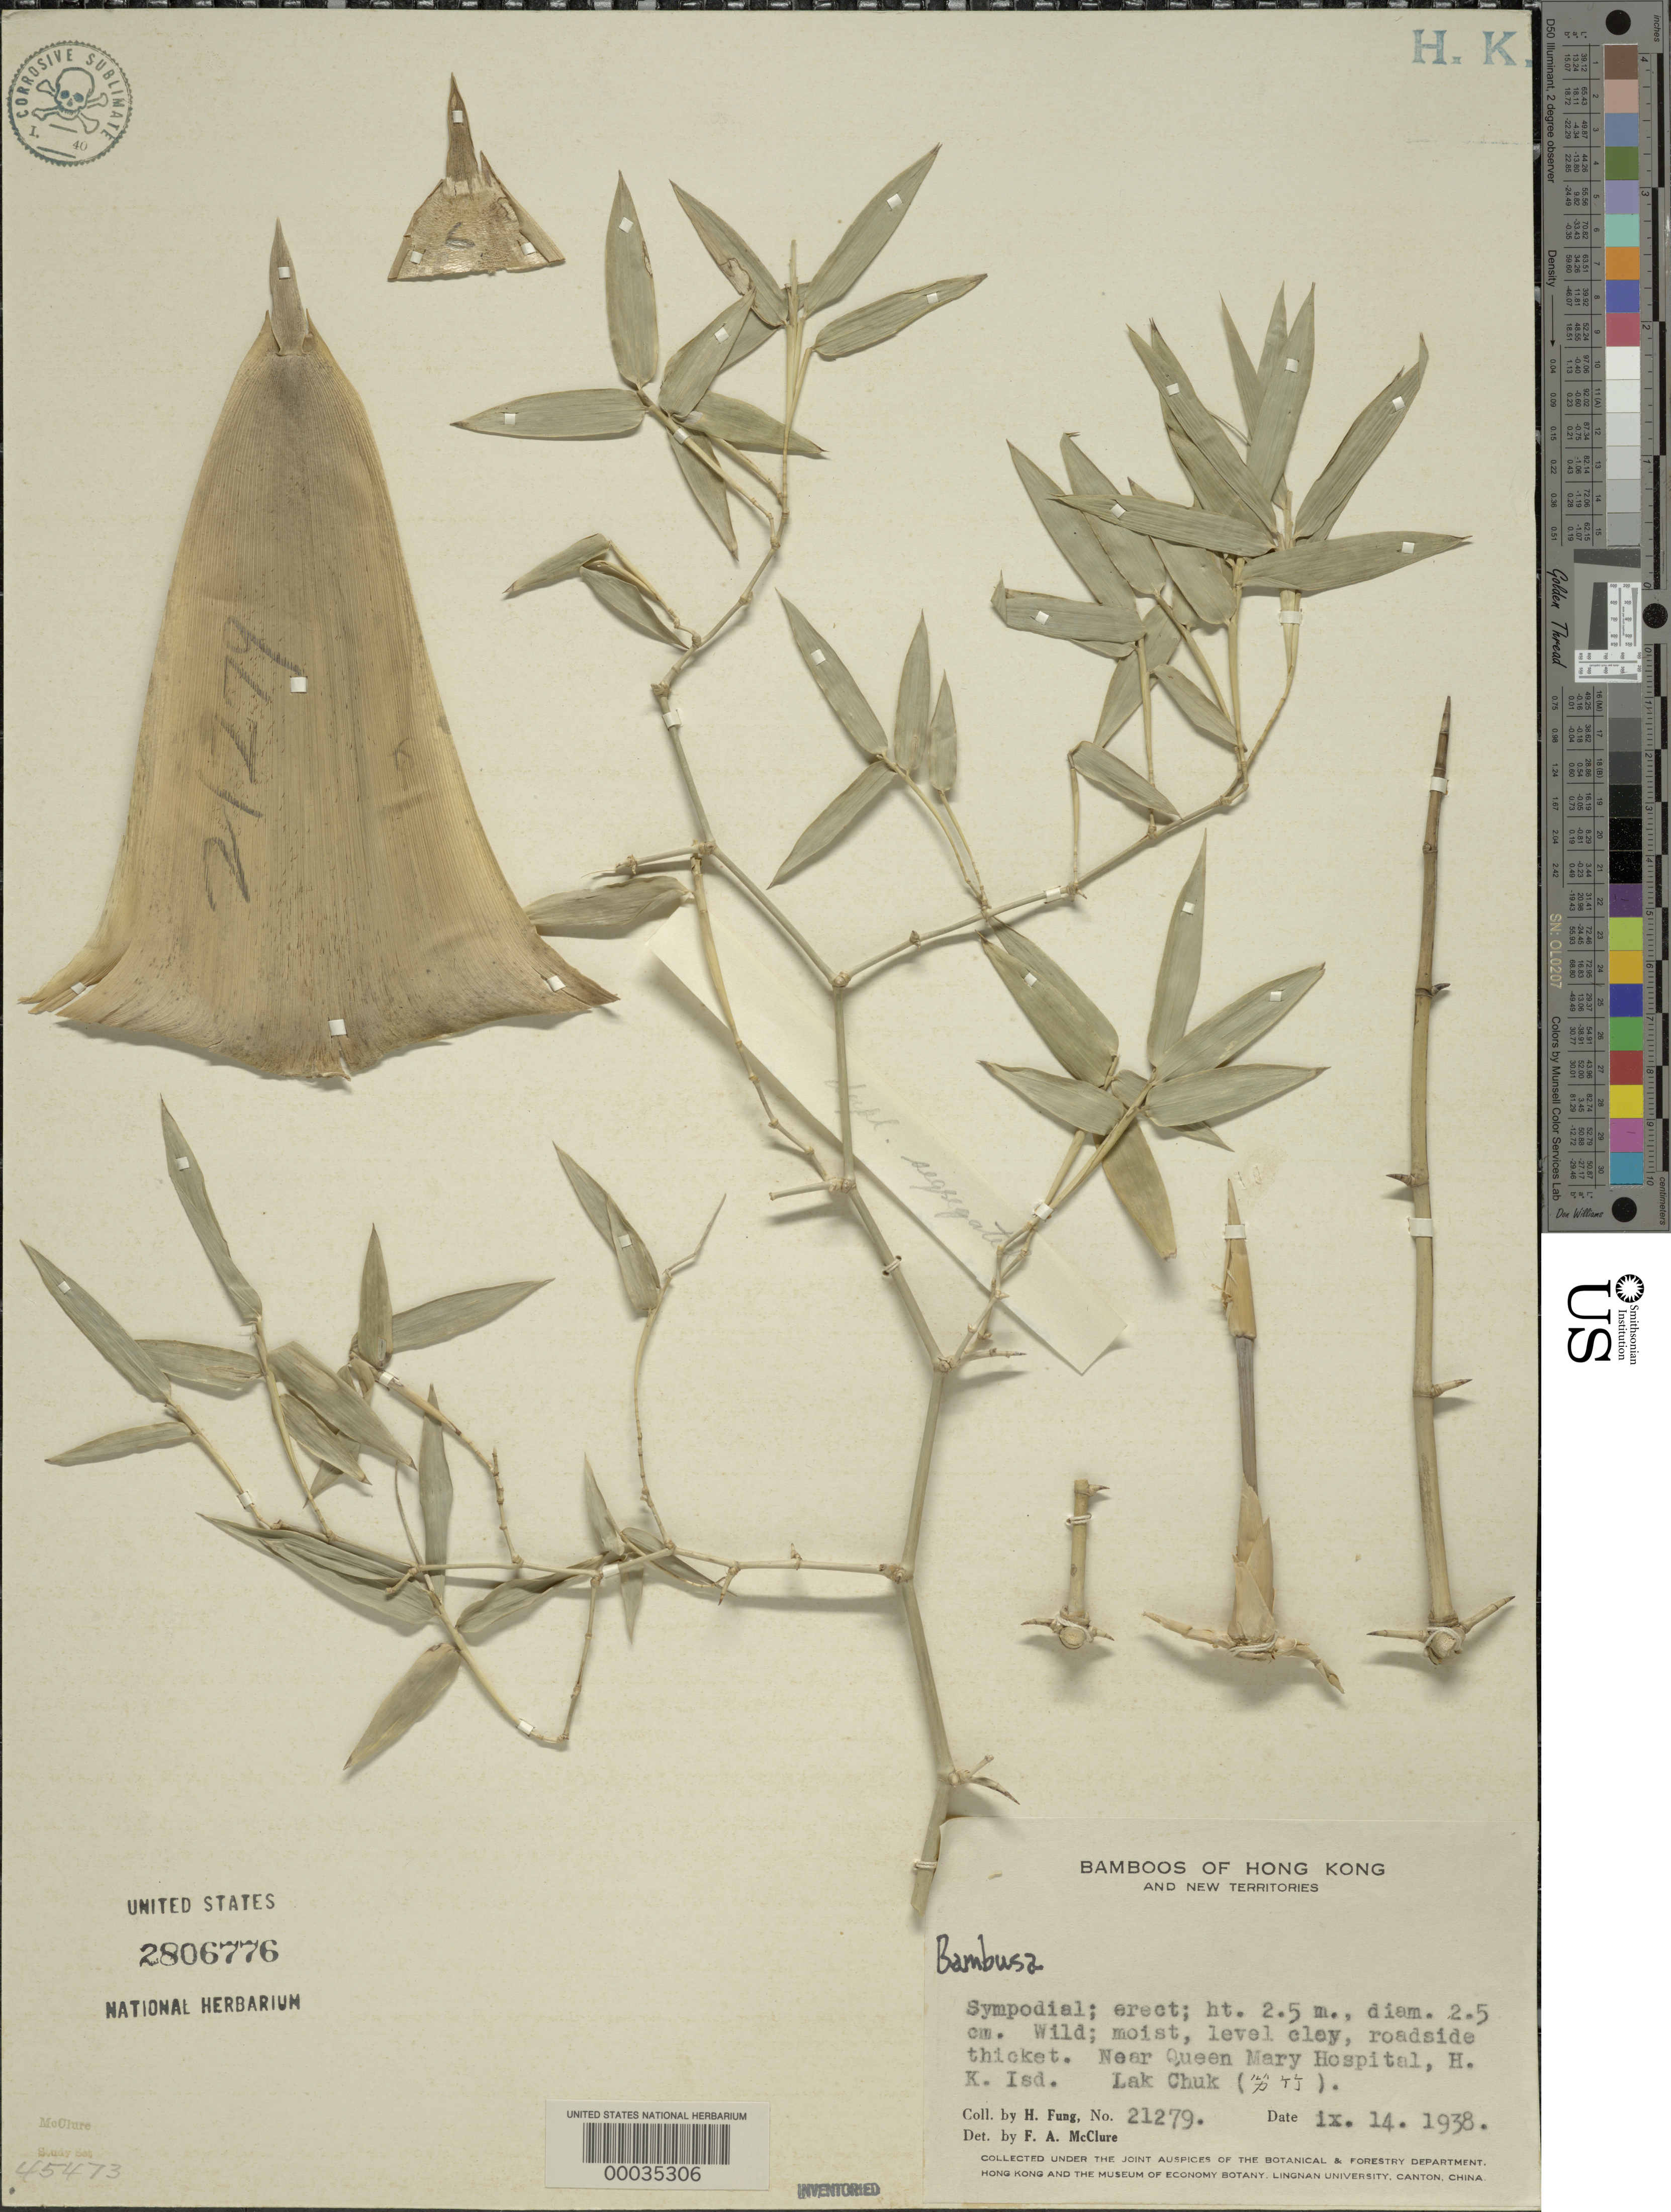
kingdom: Plantae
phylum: Tracheophyta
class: Liliopsida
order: Poales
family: Poaceae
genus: Bambusa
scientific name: Bambusa sp.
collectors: H. L. Fung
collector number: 21279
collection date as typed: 14 Sep 1938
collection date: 1938-09-14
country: China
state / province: Hong Kong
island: Hong Kong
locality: Queen mary hospital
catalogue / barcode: US 2806776